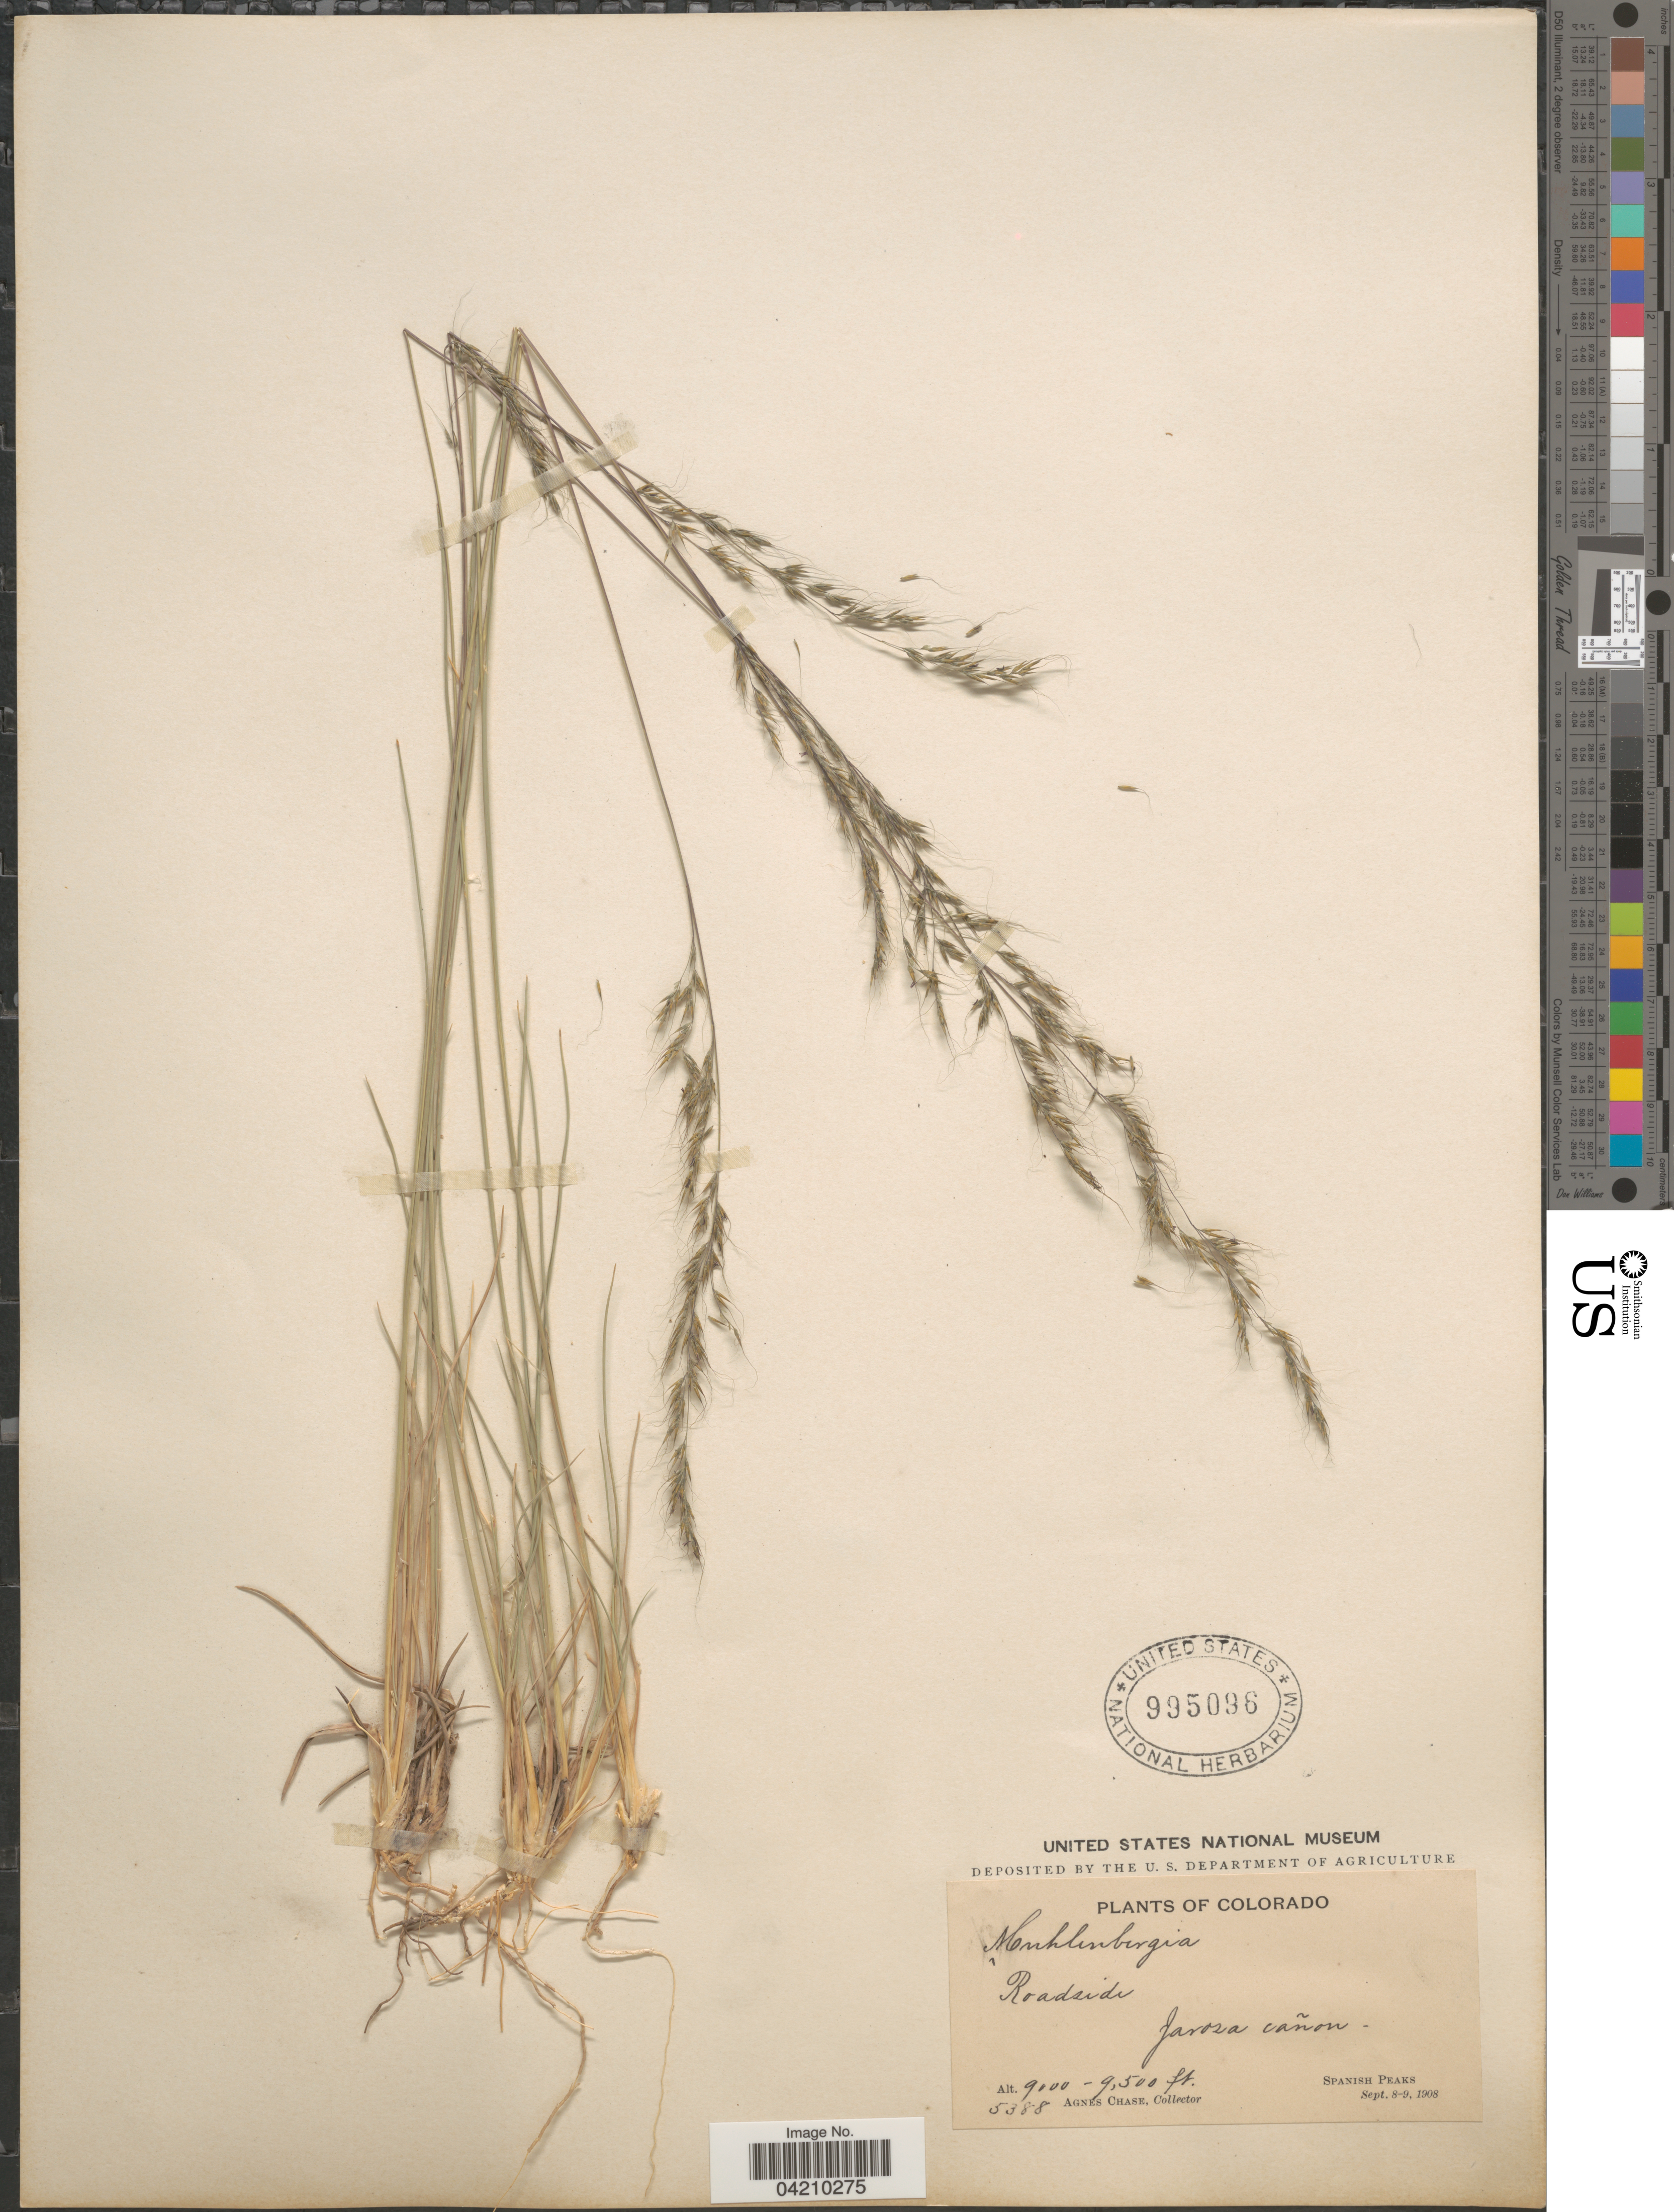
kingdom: Plantae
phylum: Tracheophyta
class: Liliopsida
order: Poales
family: Poaceae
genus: Muhlenbergia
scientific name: Muhlenbergia montana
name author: (Nutt.) Hitchc.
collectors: A. Chase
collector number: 5388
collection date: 1908-09-08/1908-09-09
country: United States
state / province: Colorado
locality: Jarosa cañon. Spanish Peaks.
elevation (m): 2743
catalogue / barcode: US 995096